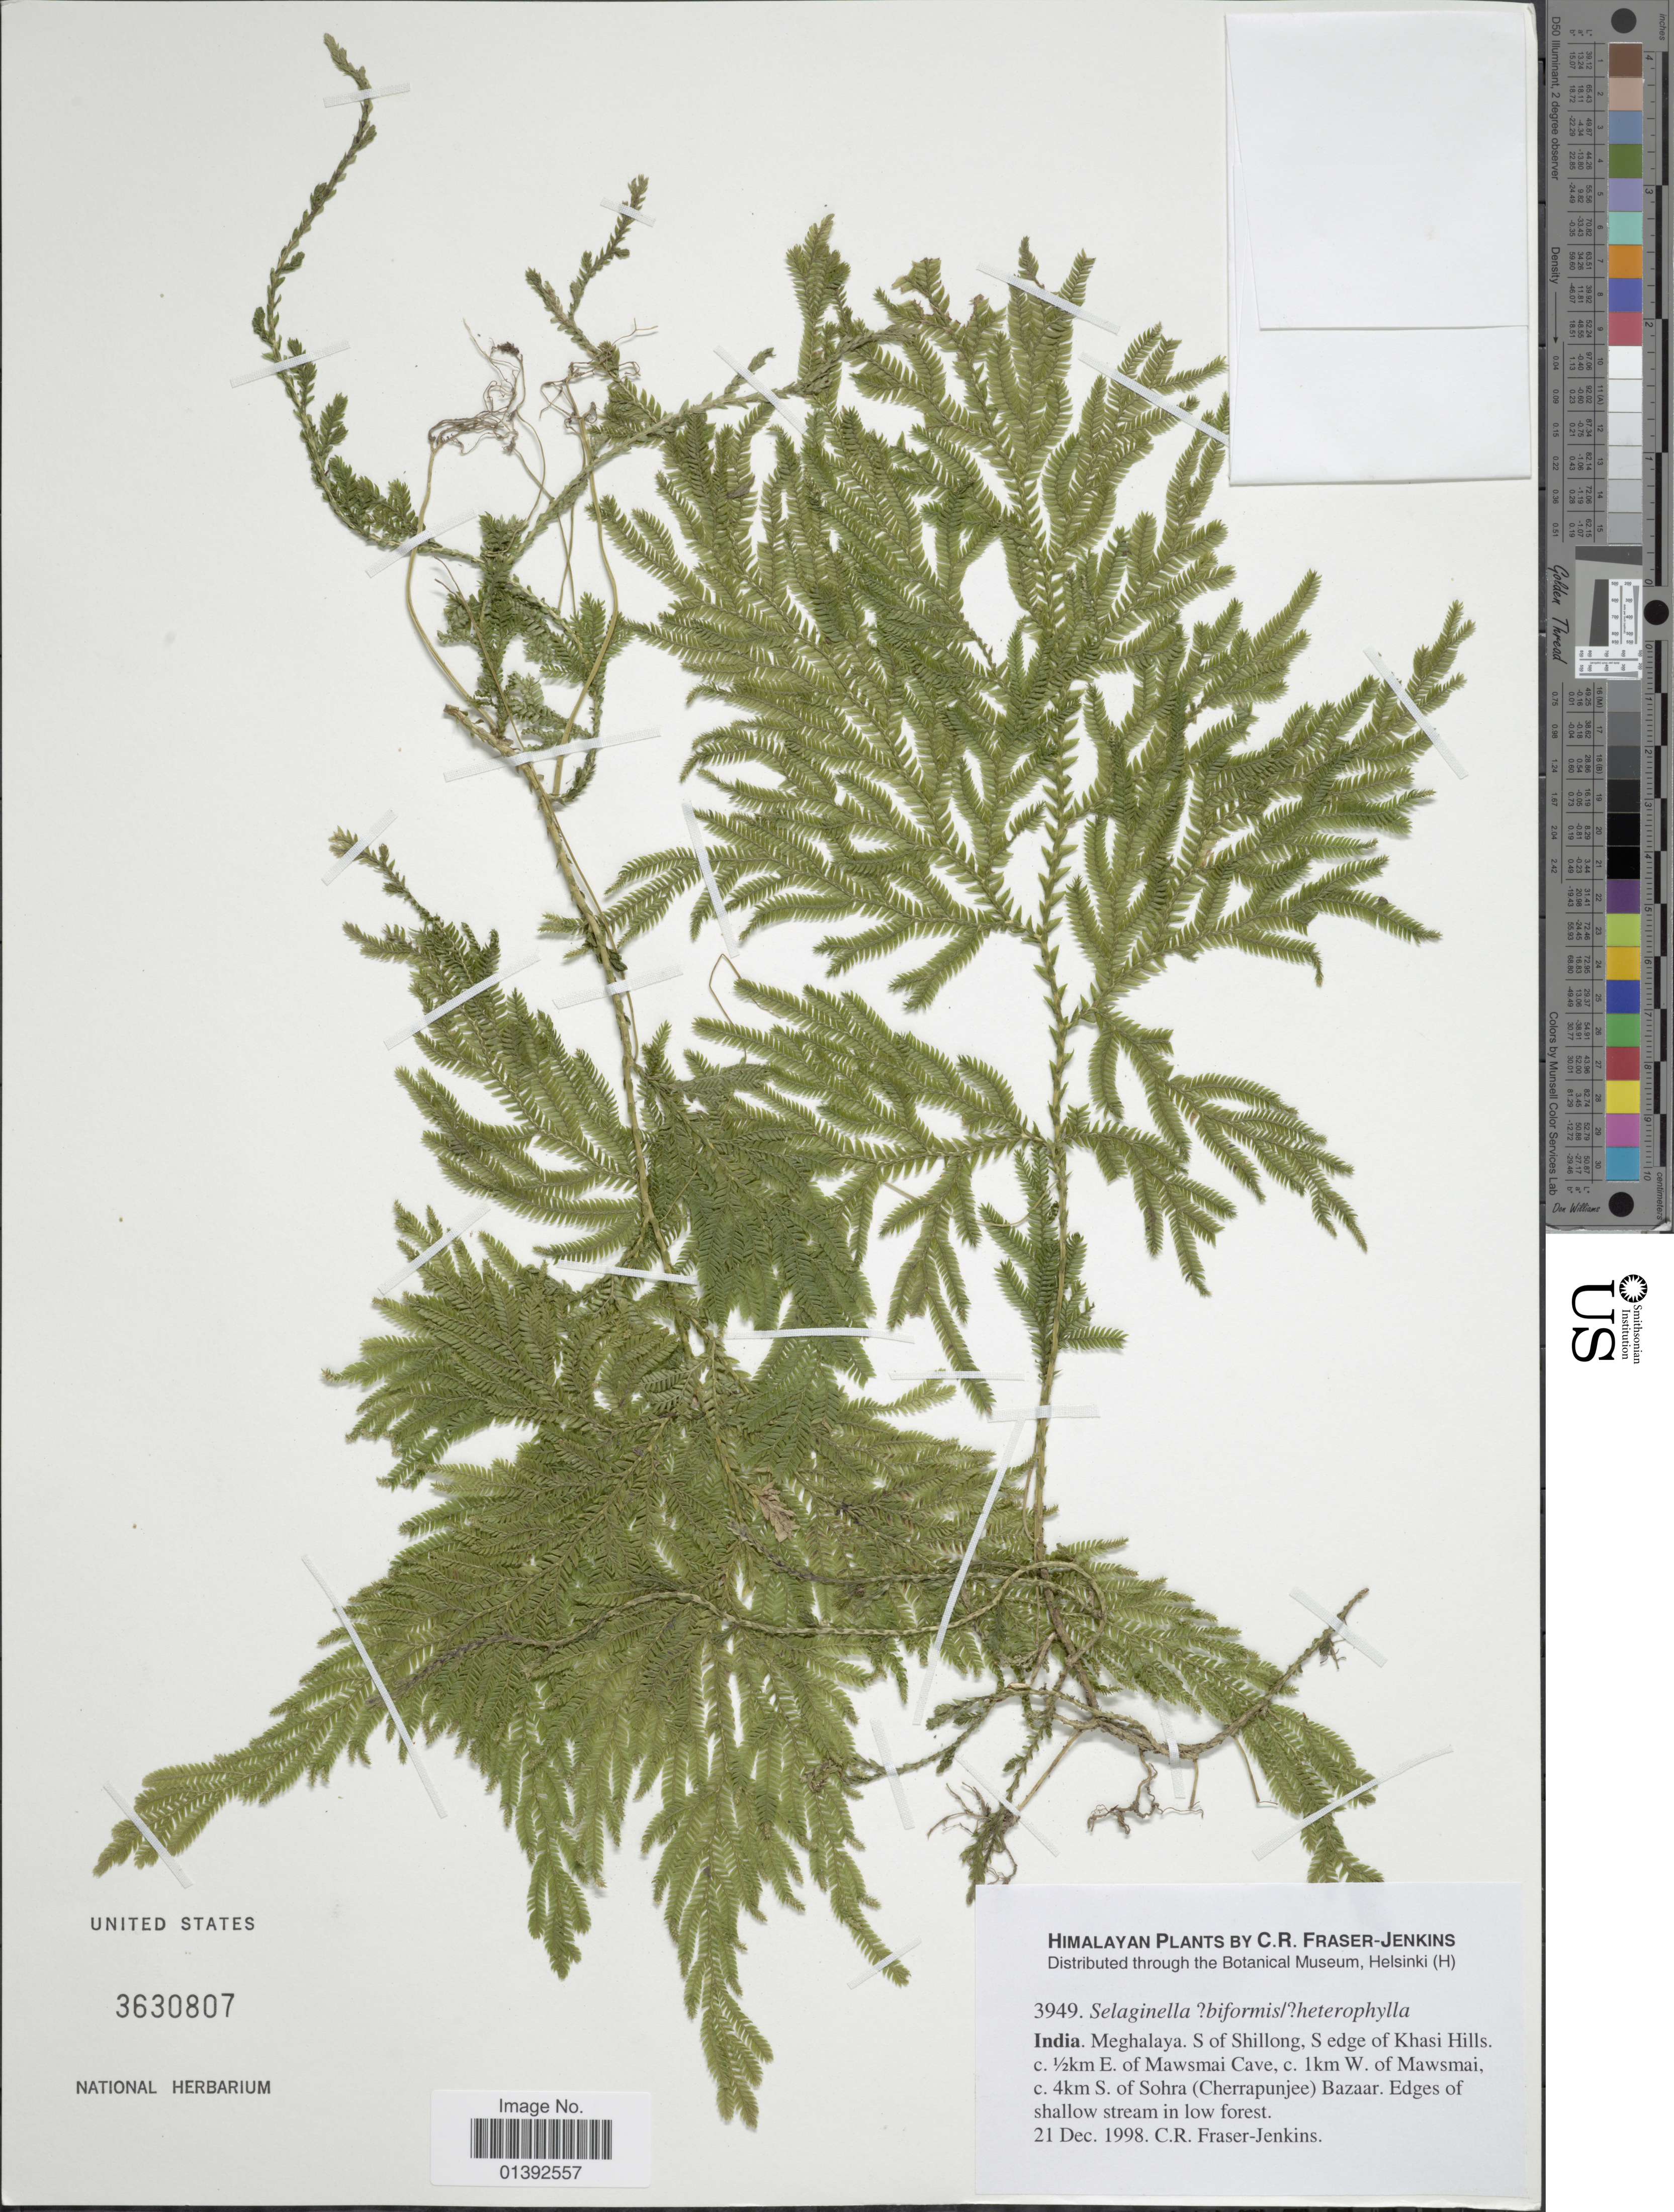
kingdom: Plantae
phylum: Tracheophyta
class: Lycopodiopsida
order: Selaginellales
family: Selaginellaceae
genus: Selaginella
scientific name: Selaginella biformis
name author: A. Braun ex Kuhn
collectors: C. R. Fraser-Jenkins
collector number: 3949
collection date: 1998-12-21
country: India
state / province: Meghalaya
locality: Himlaya, S. of Shillong, S edge of khasi Hills, c. ½ km E. of Mawsmai Cave, c. 1 km W of Mawsmai, c. 4 km S. of Sohra (Cherrapunjee) Bazaar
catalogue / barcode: US 3630807